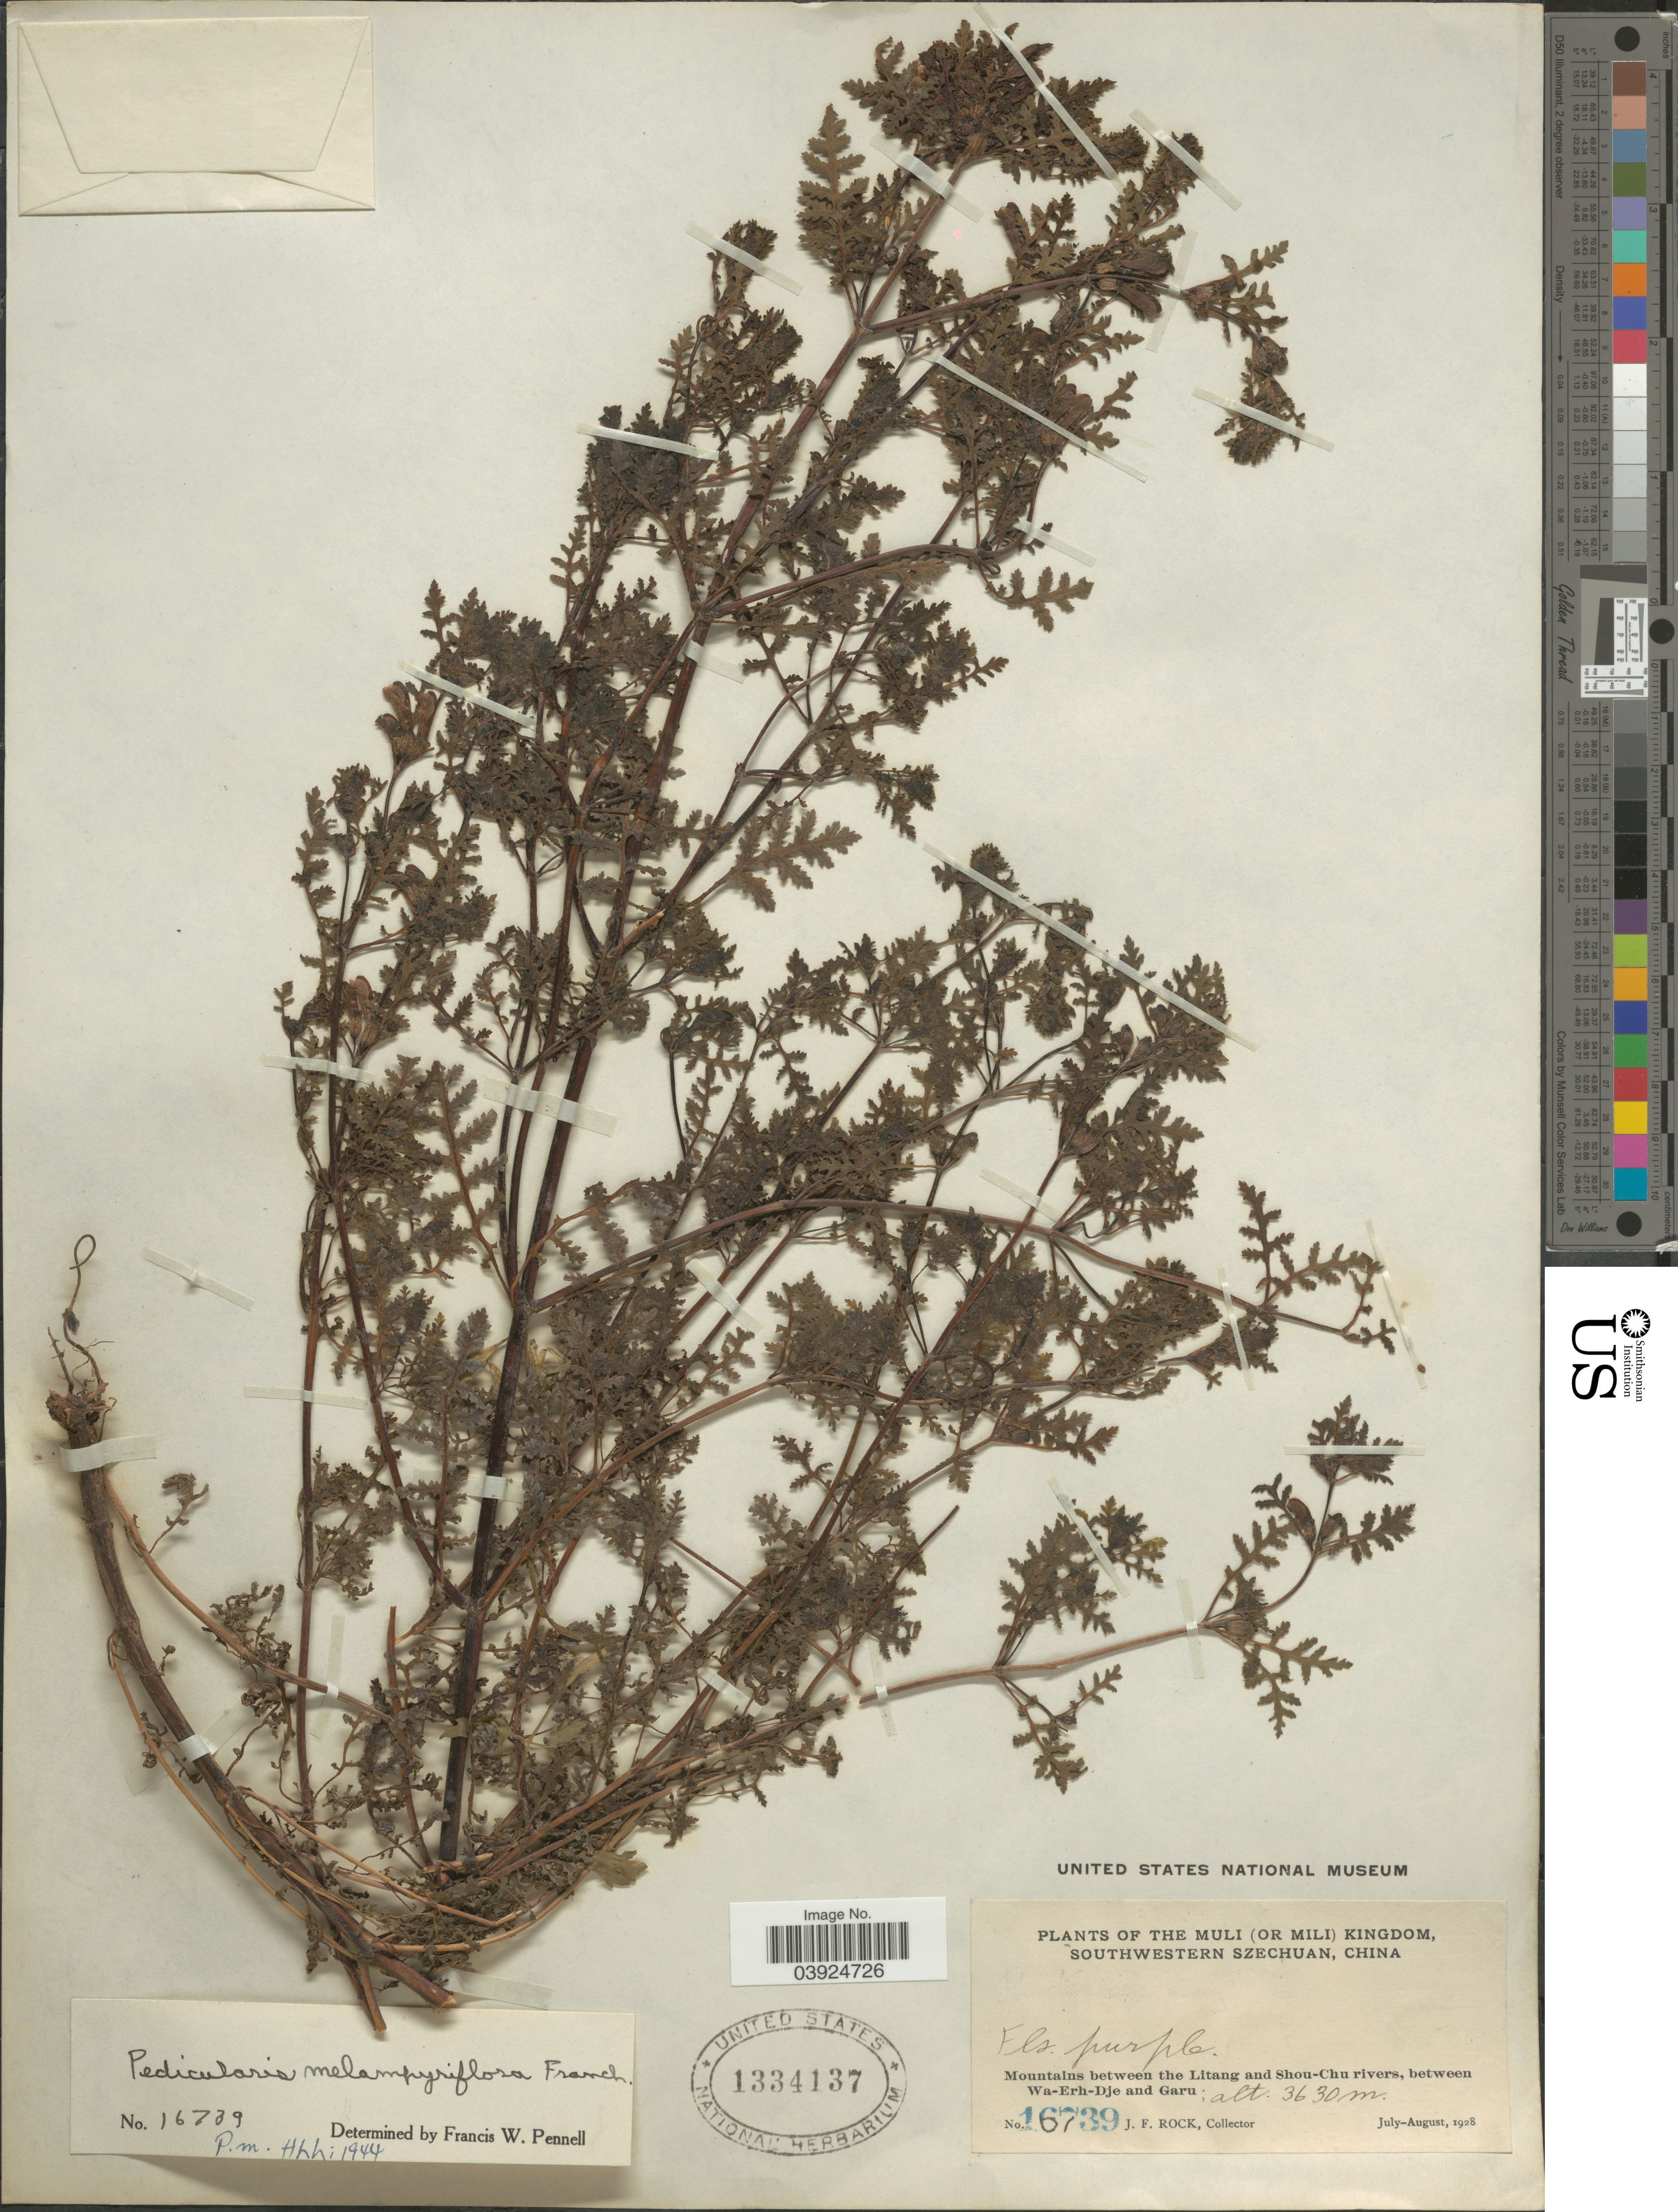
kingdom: Plantae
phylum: Tracheophyta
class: Magnoliopsida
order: Lamiales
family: Orobanchaceae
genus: Pedicularis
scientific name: Pedicularis melampyriflora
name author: Franch. ex Maxim.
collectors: J. Rock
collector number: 16739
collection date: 1928-07/1928-08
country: China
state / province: Sichuan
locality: The Muli (or Mili) Kingdom, Southwestern Szechuan. Mountains between the Litang and Shou-Chu rivers, between Wa-Erh-Dje and Garu.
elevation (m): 3630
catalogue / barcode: US 1334137